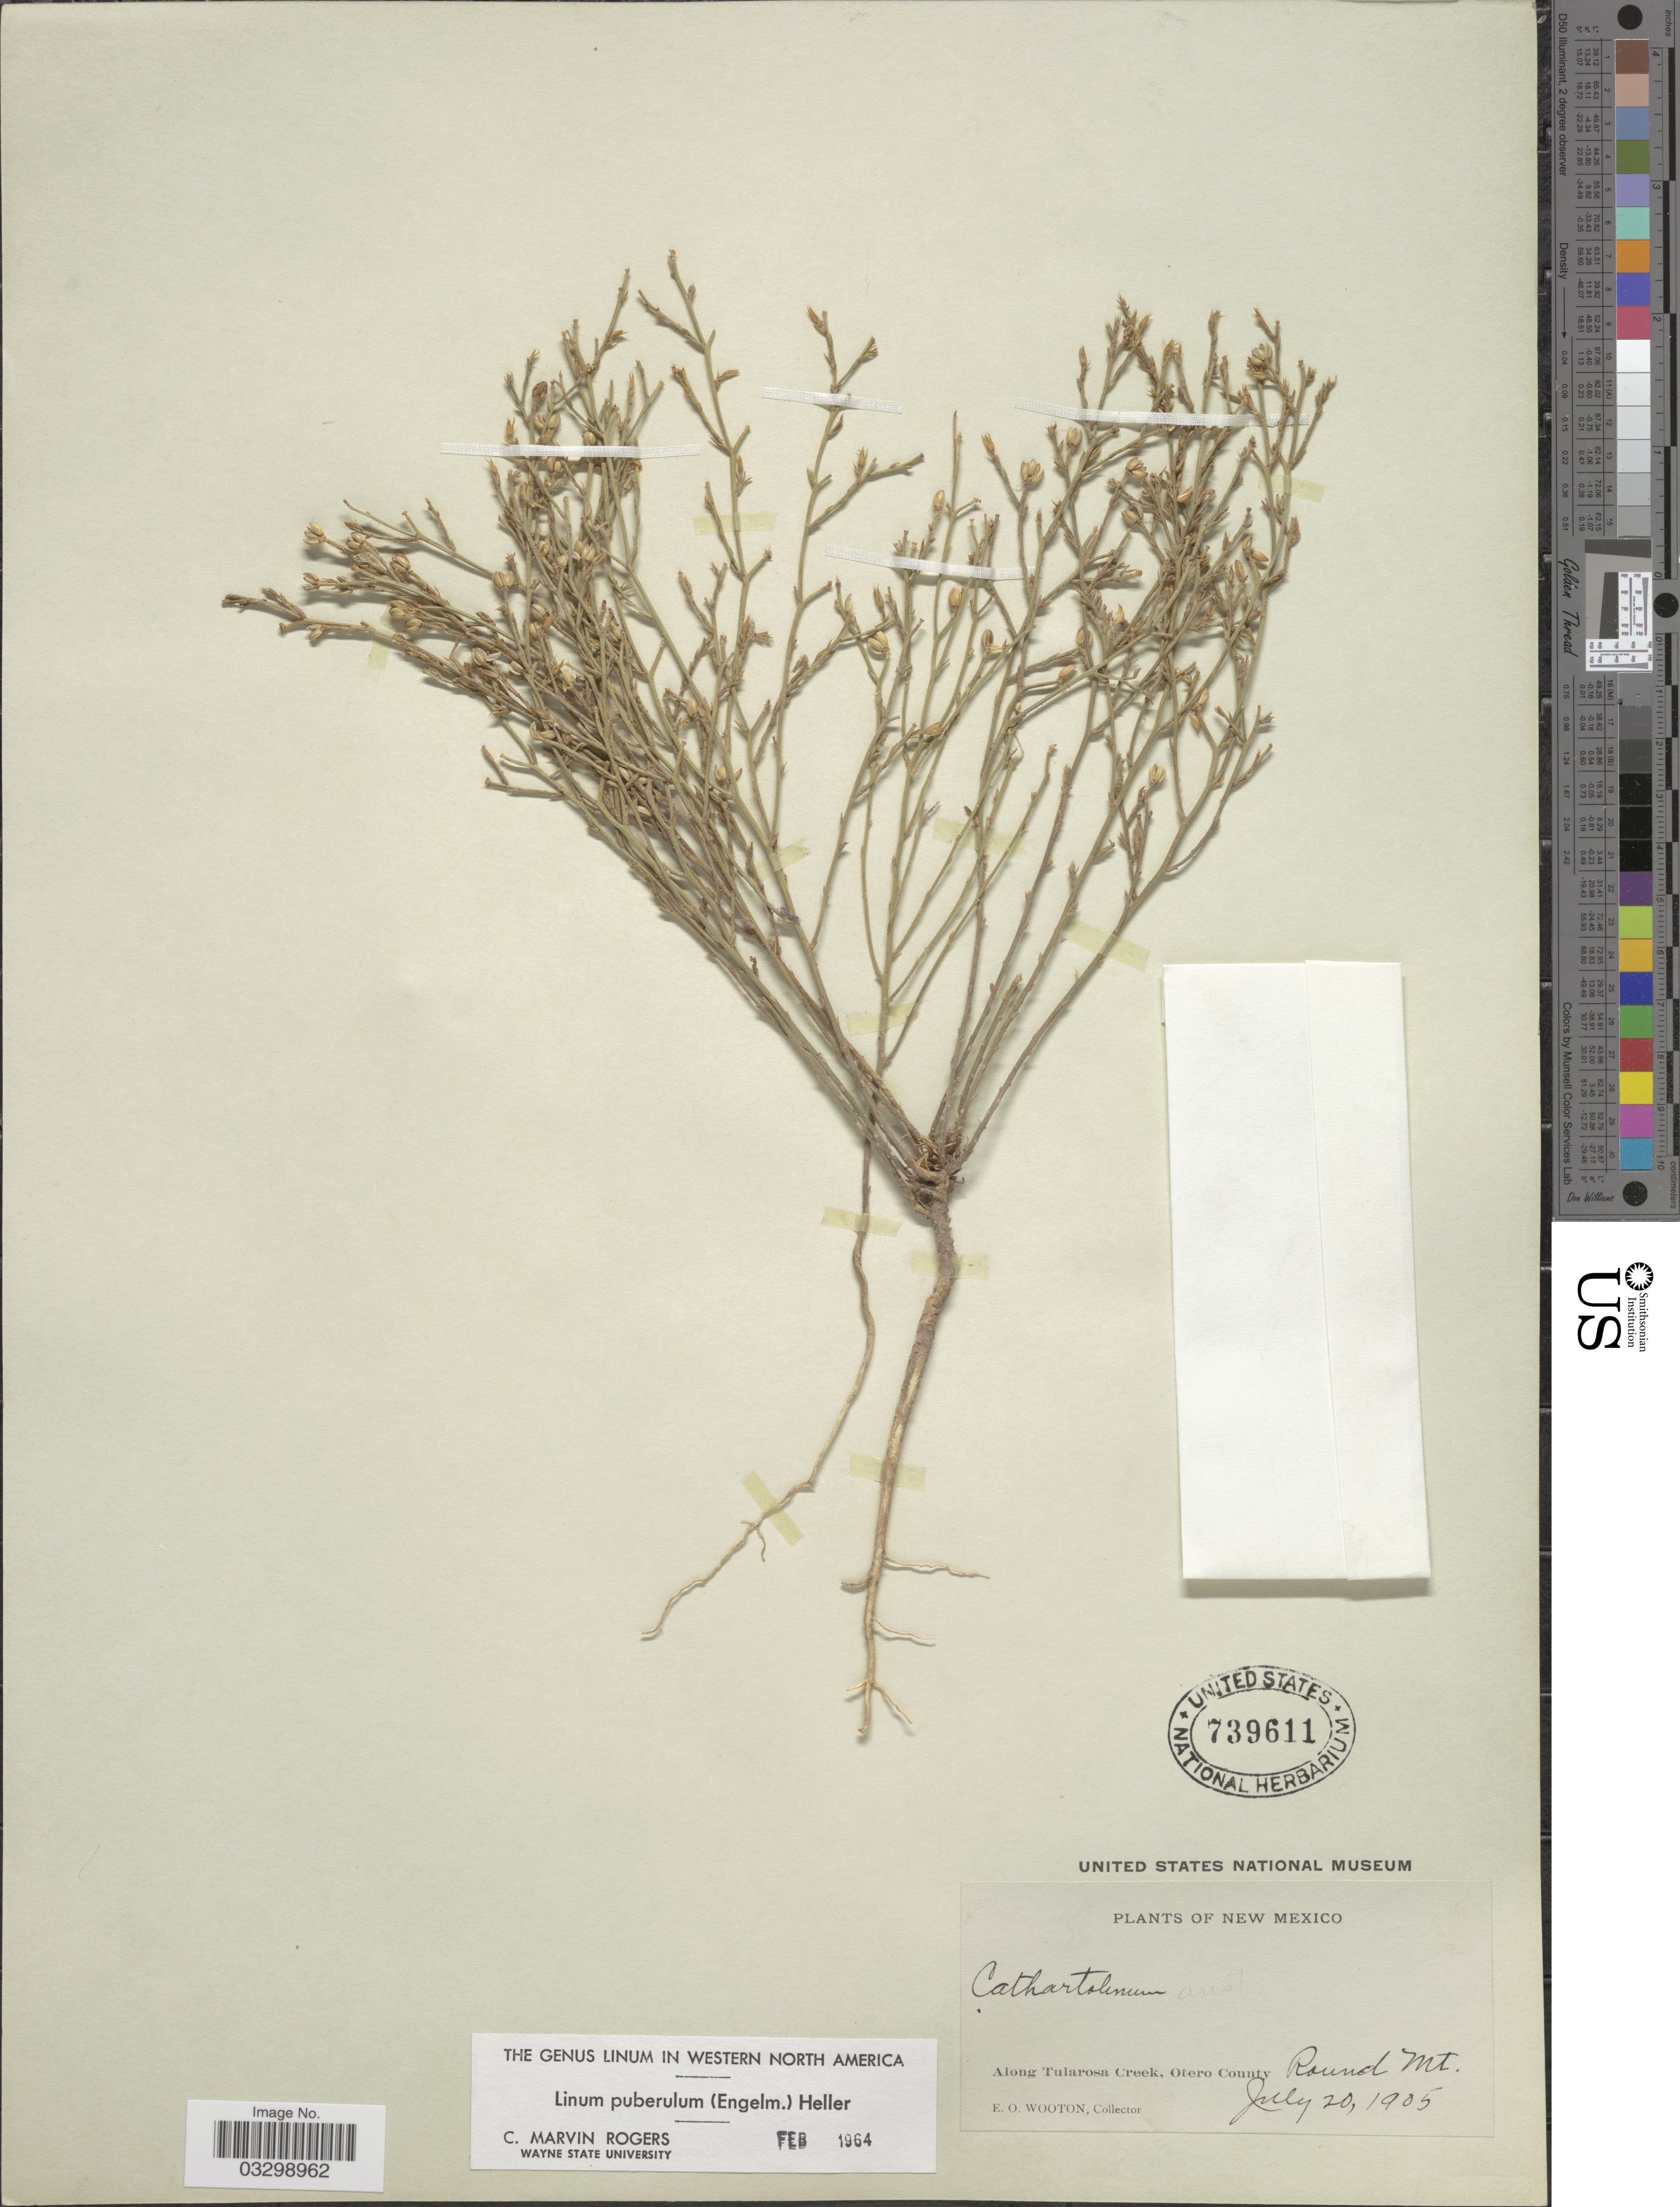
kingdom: Plantae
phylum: Tracheophyta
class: Magnoliopsida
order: Malpighiales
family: Linaceae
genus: Linum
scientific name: Linum puberulum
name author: (Engelm.) A. Heller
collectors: E. O. Wooton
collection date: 1905-07-20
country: United States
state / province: New Mexico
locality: Along Tularosa Creek, Otero County, Round Mt.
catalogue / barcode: US 739611